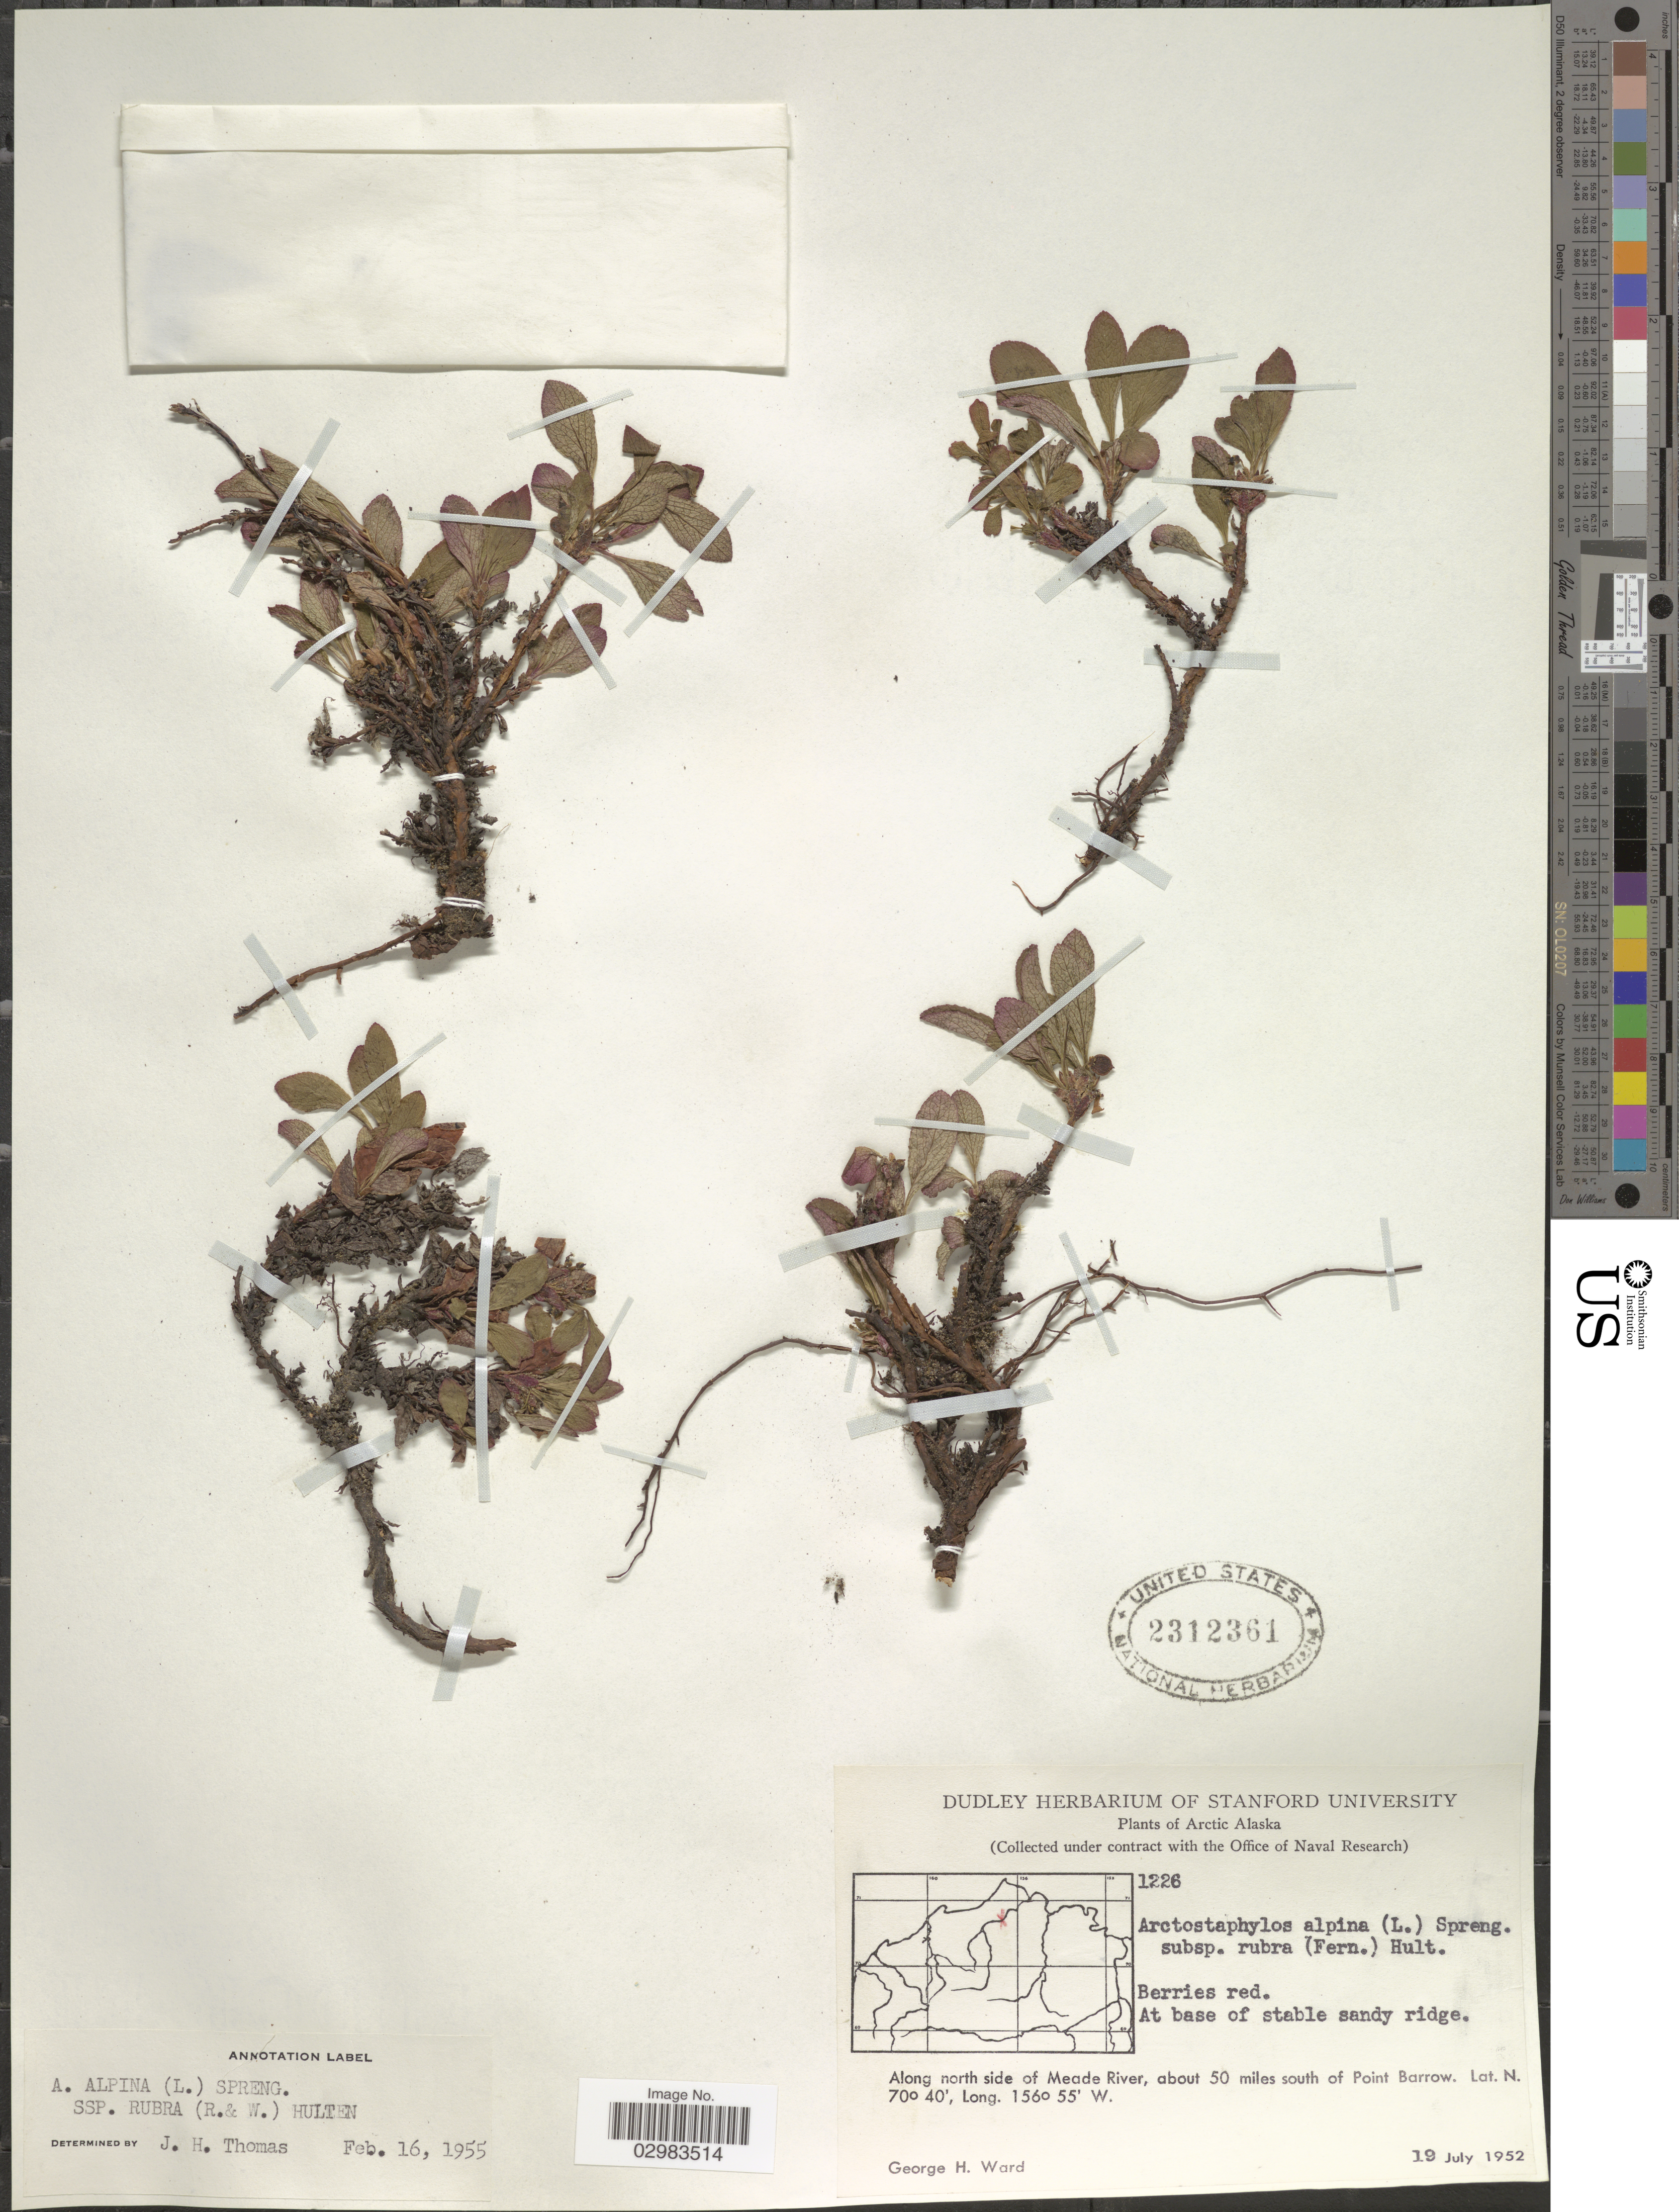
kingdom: Plantae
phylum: Tracheophyta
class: Magnoliopsida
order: Ericales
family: Ericaceae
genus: Arctostaphylos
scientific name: Arctostaphylos alpina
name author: (L.) Spreng.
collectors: G. H. Ward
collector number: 1226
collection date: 1952-07-19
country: United States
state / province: Alaska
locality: Arctic Alaska, Berries rd., At base of stable sandy ridge, Along north side of Meade River, about 50 miles south of Point Barrow.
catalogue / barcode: US 2312361